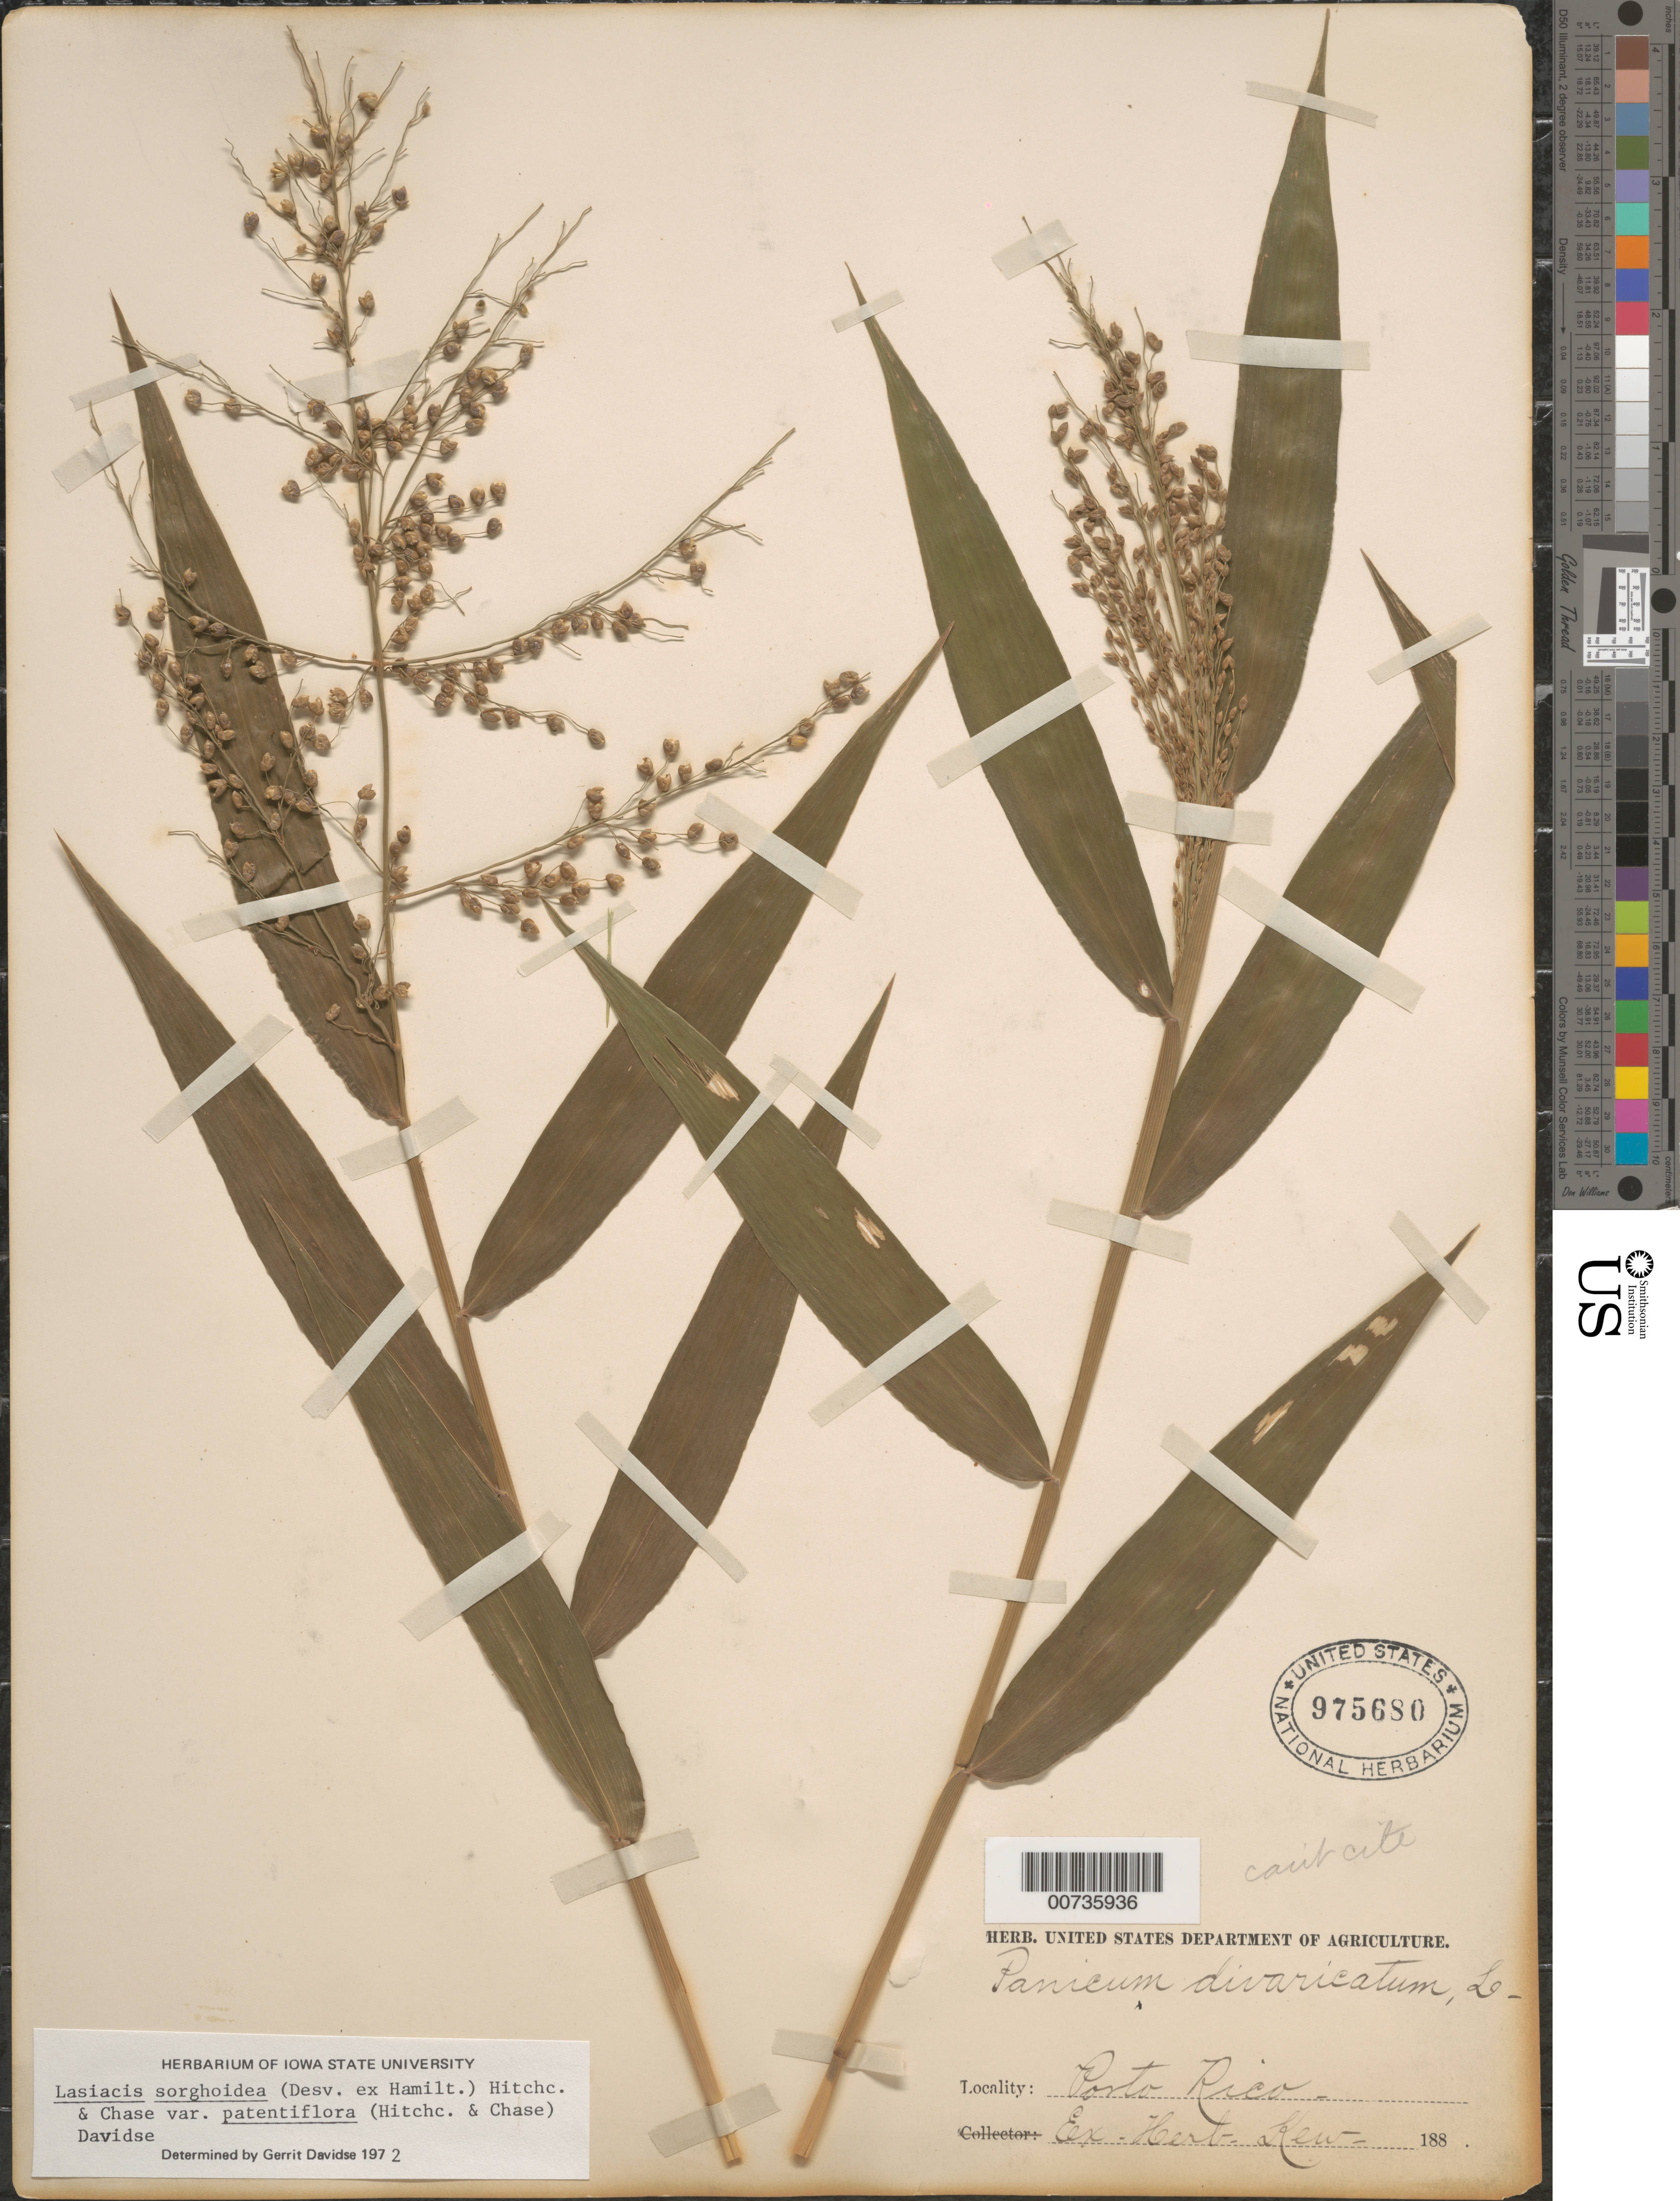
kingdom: Plantae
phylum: Tracheophyta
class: Liliopsida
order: Poales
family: Poaceae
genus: Lasiacis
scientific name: Lasiacis sorghoidea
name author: (Desv. ex Ham.) Hitchc. & Chase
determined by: Davidse, Gerrit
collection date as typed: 1880 to -- --- 1889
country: Puerto Rico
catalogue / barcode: US 975680